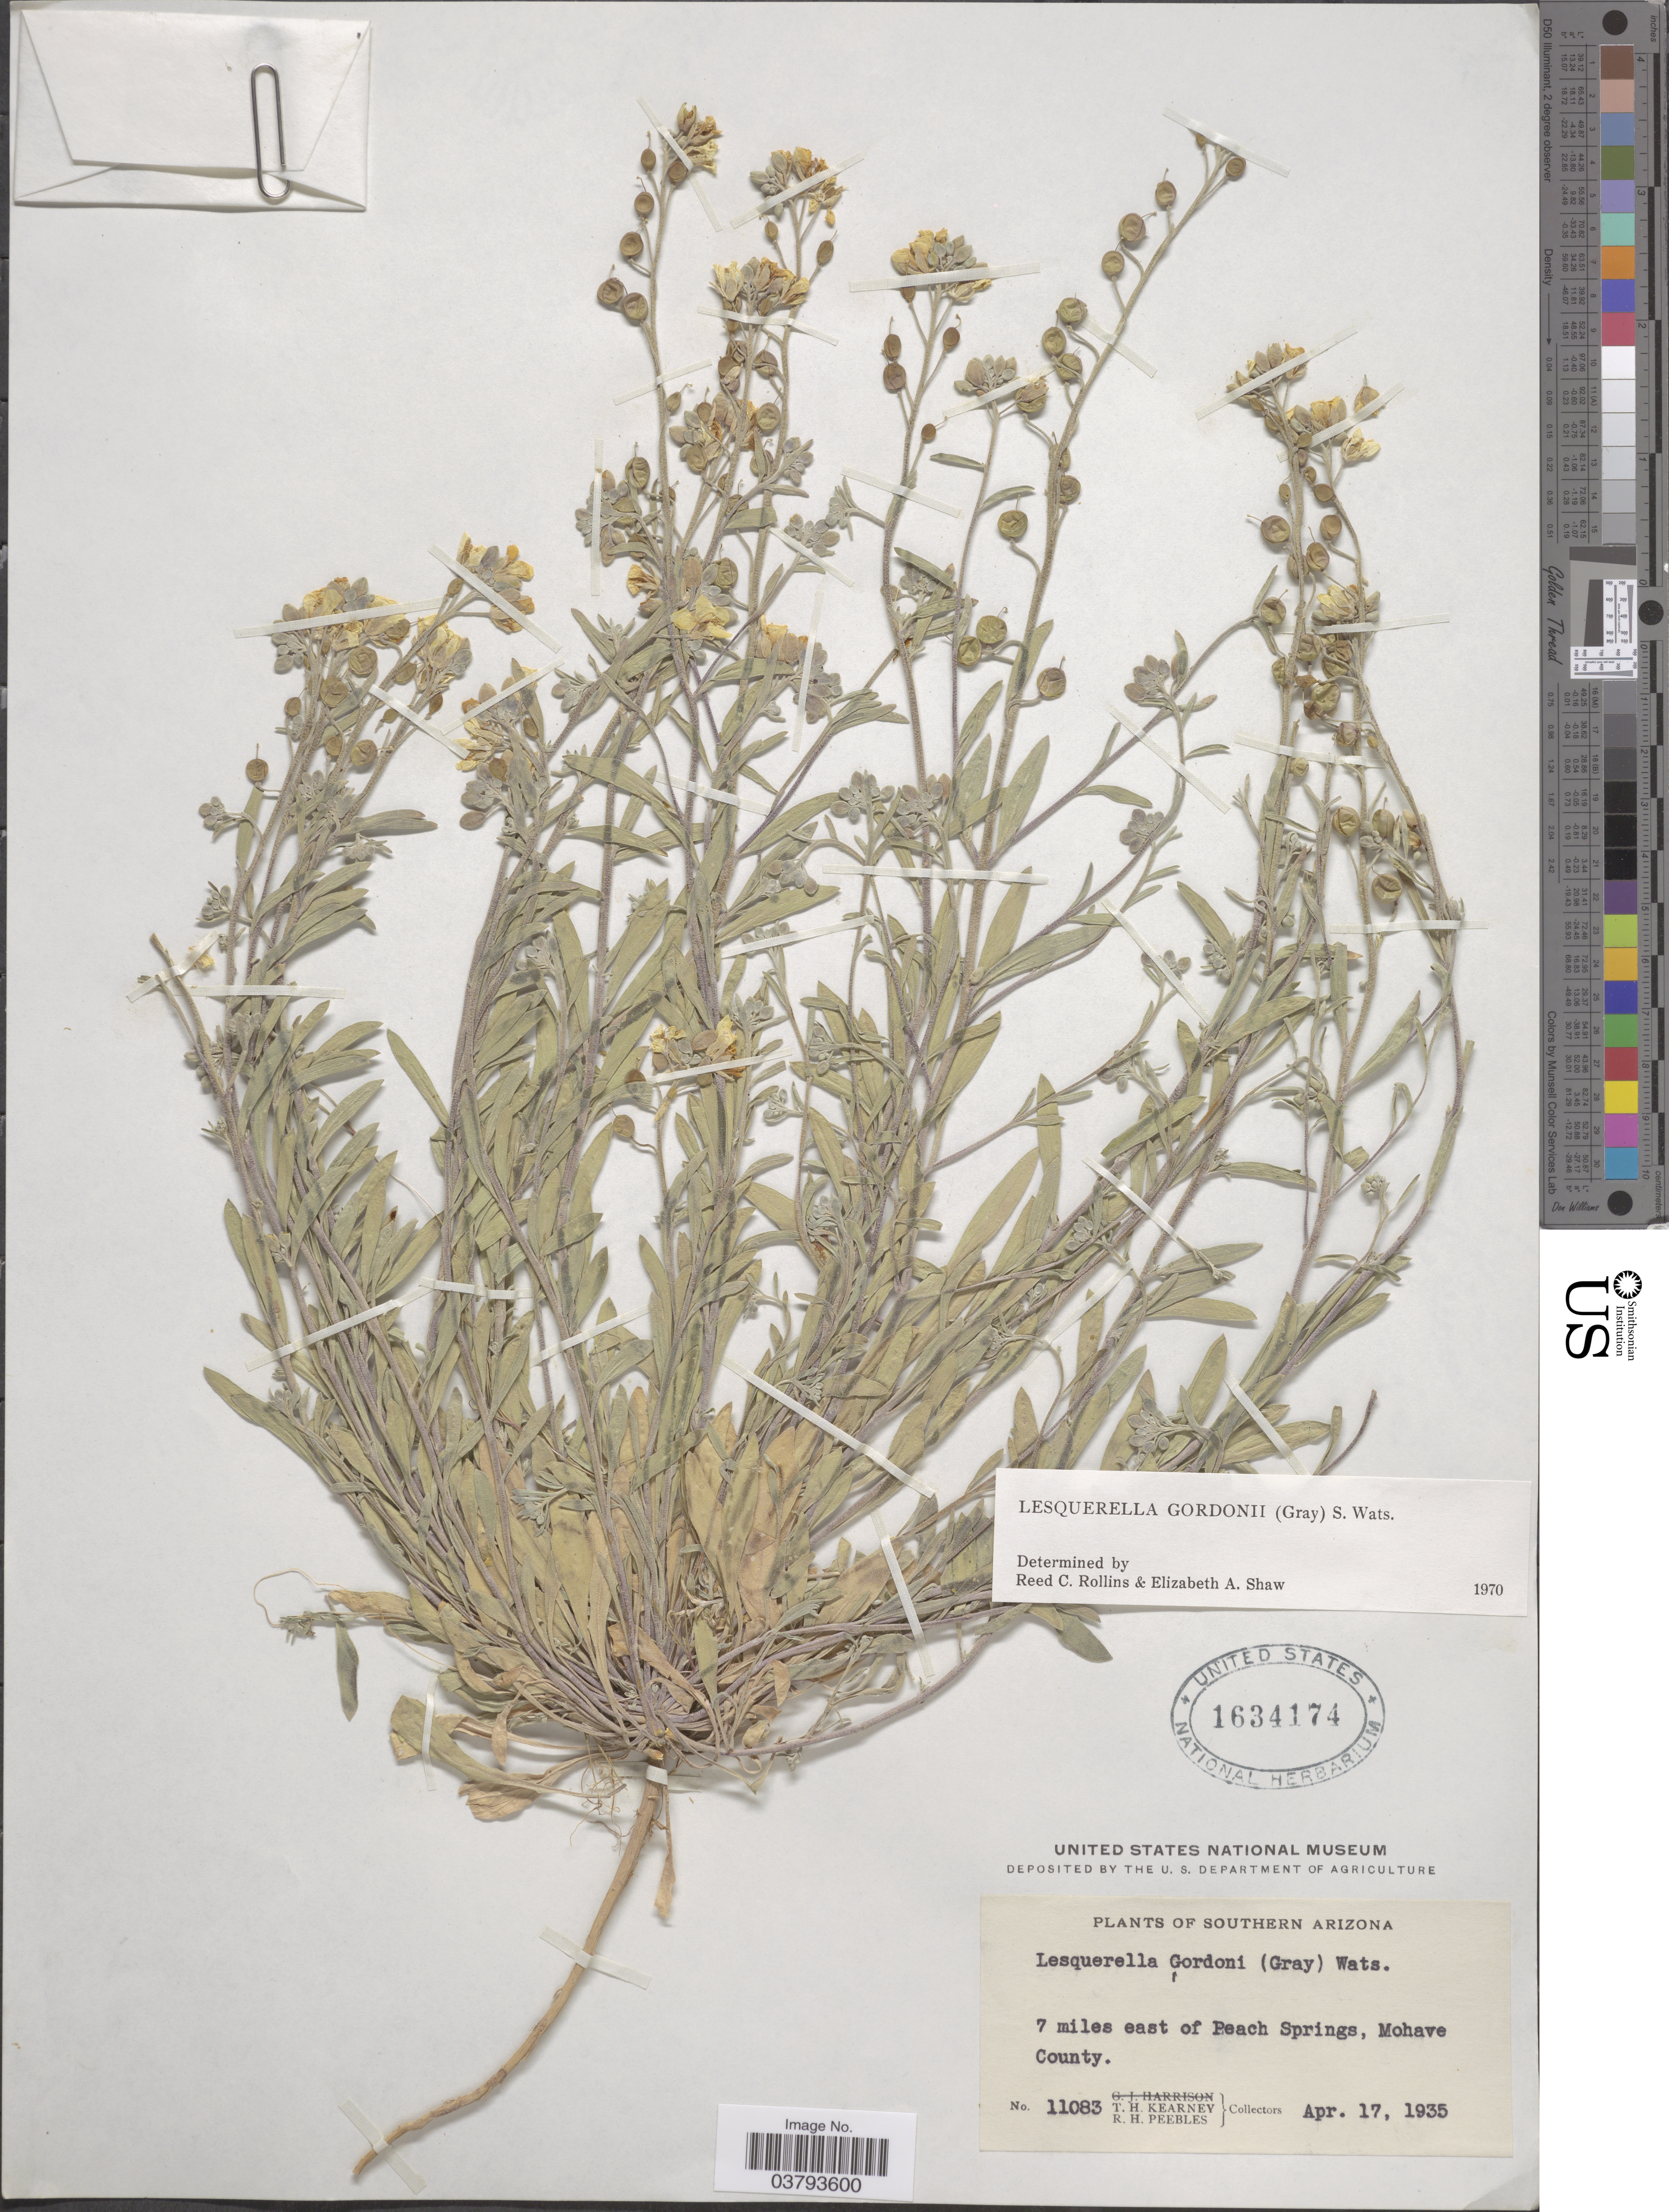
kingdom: Plantae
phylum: Tracheophyta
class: Magnoliopsida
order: Brassicales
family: Brassicaceae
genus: Lesquerella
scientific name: Lesquerella gordonii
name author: (A. Gray) S. Watson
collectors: T. H. Kearney & R. H. Peebles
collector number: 11083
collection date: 1935-04-17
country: United States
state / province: Arizona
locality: Southern Arizona. 7 miles east of Peach Springs, Mohave County.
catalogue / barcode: US 1634174